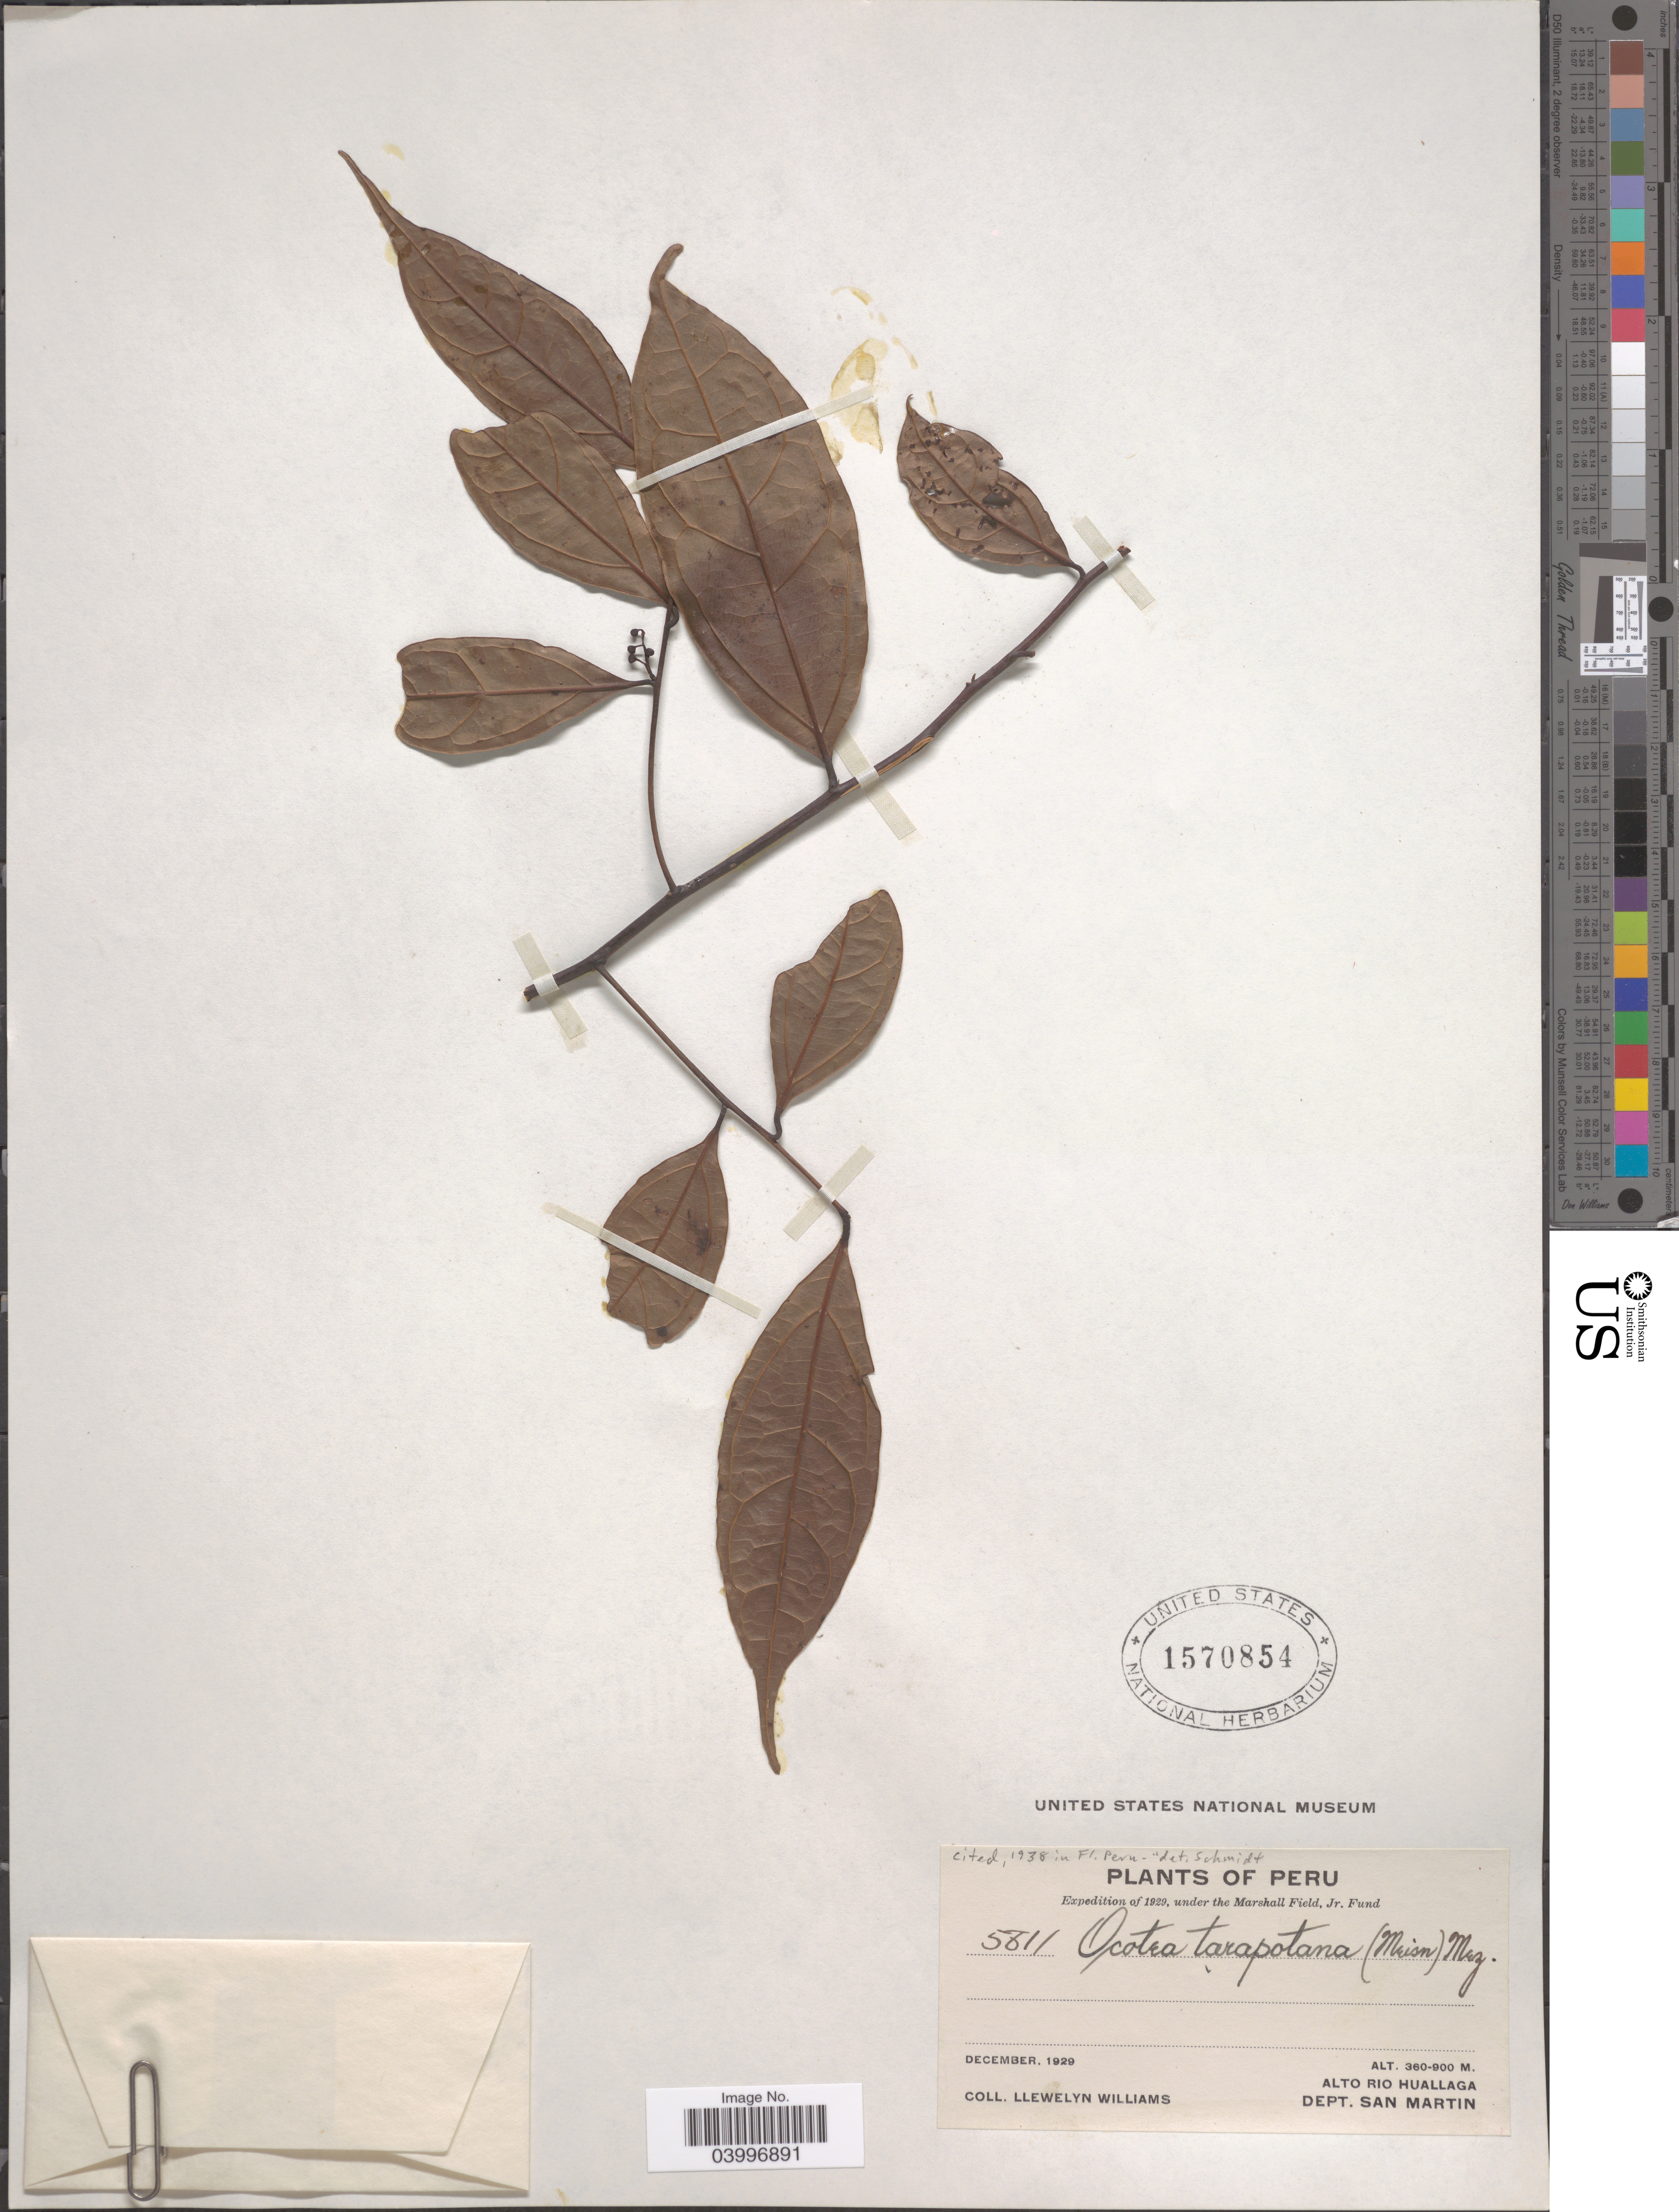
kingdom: Plantae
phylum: Tracheophyta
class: Magnoliopsida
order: Laurales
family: Lauraceae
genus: Ocotea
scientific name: Ocotea tarapotana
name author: (Meisn.) Mez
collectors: Ll. Williams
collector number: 5811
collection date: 1929-12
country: Peru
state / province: San Martín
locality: Alto Rio Huallaga. Dept. San Martin.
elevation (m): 360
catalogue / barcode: US 1570854